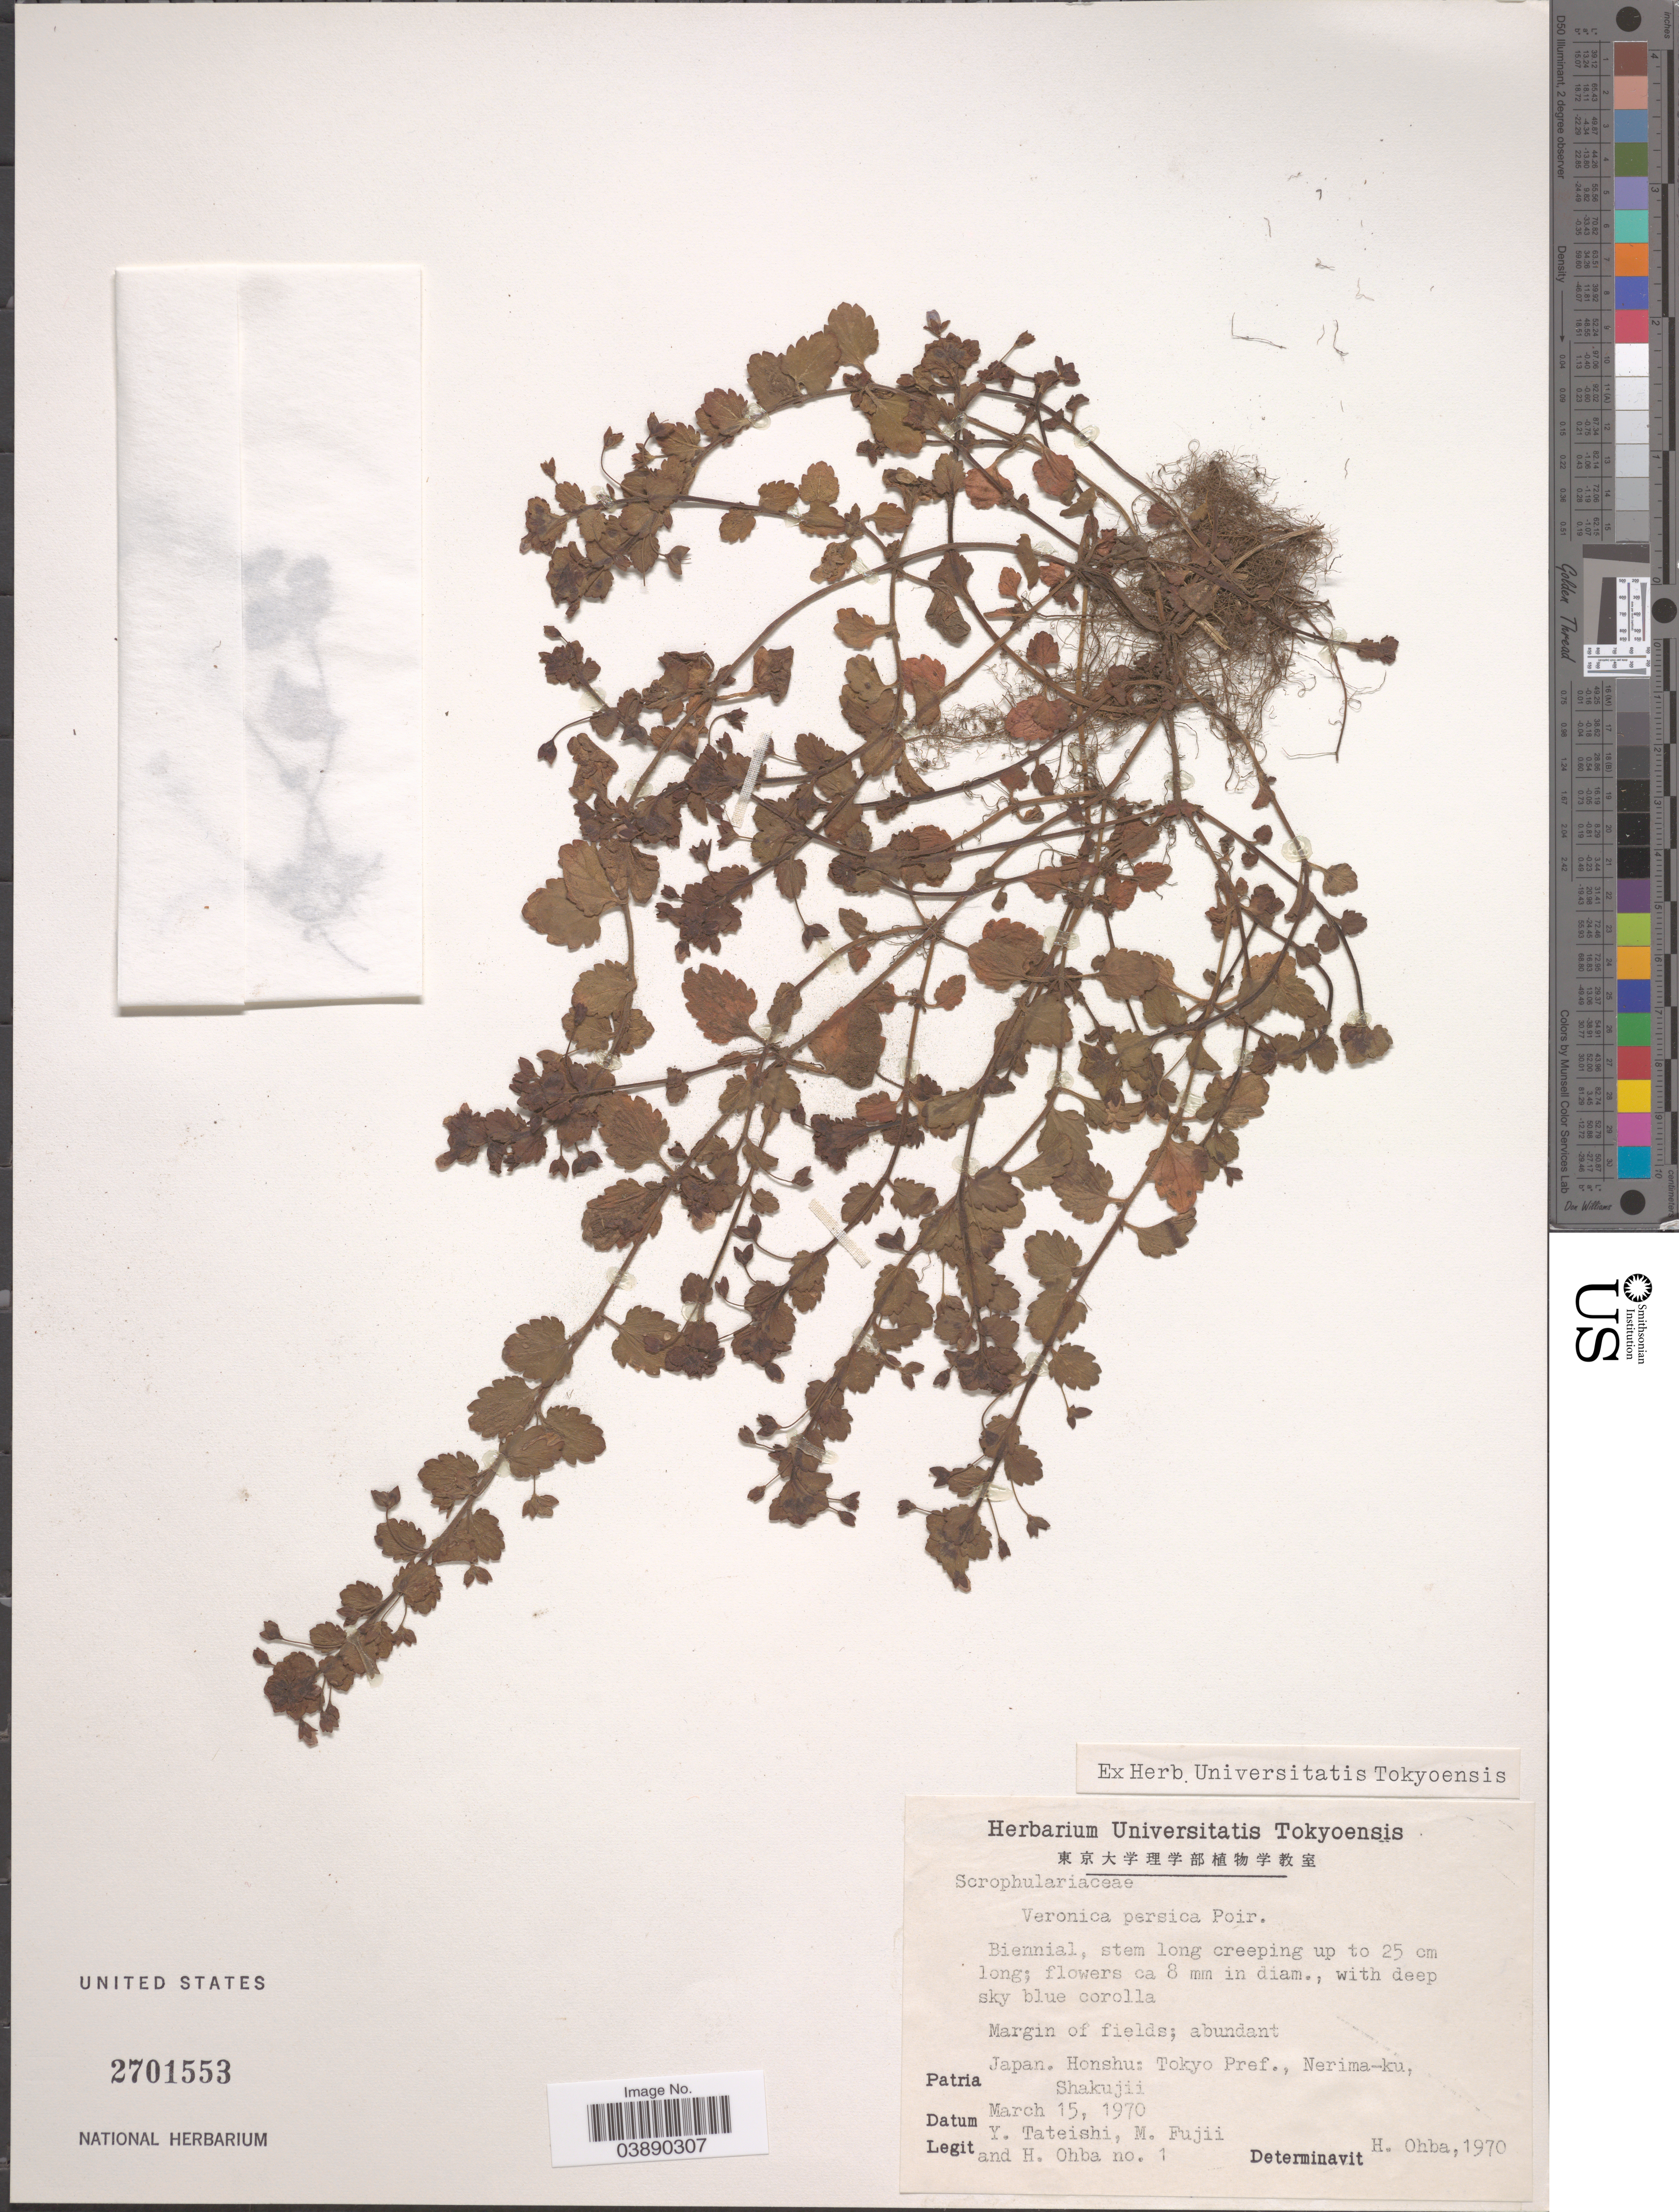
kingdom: Plantae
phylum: Tracheophyta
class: Magnoliopsida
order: Lamiales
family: Plantaginaceae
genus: Veronica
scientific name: Veronica persica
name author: Poir.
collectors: Y. Tateishi, M. T. Fujii & H. Ohba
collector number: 1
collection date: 1970-03-15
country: Japan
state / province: Tokyo, Federal City of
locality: Honshu: Tokyo Pref., Nerima-ku, Shakuji.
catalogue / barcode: US 2701553